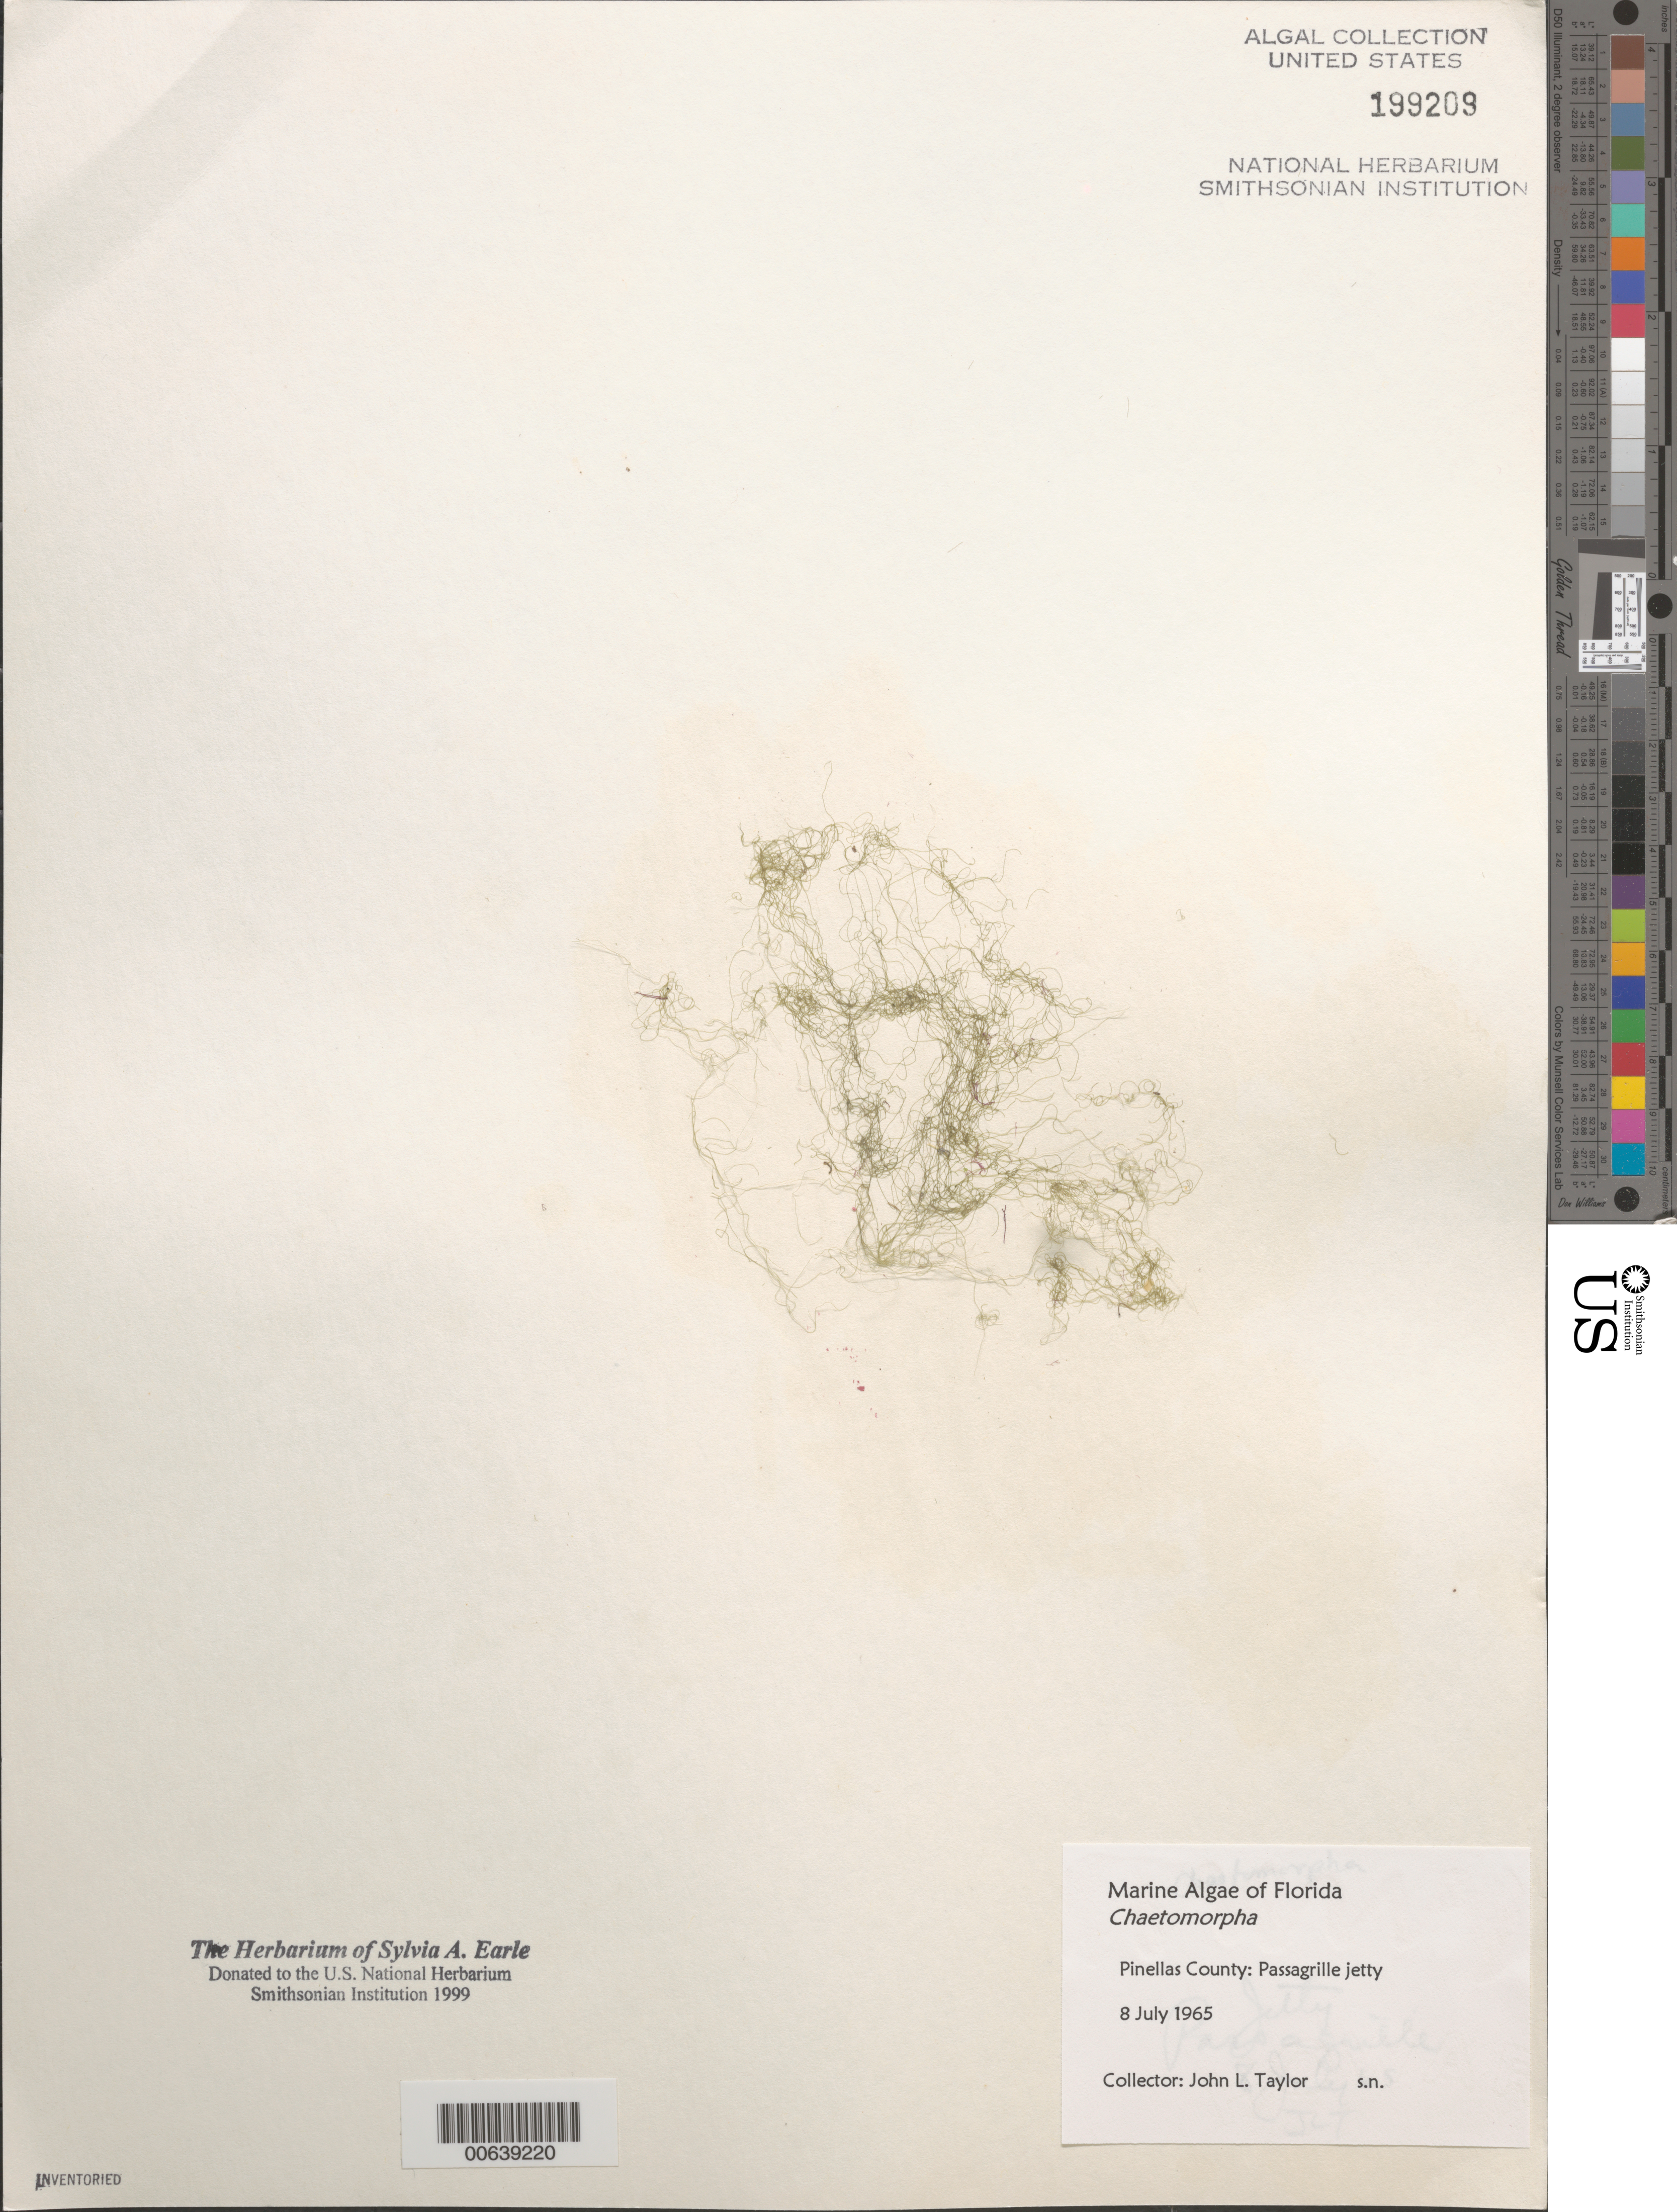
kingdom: Plantae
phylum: Chlorophyta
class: Ulvophyceae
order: Cladophorales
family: Cladophoraceae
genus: Chaetomorpha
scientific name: Chaetomorpha sp.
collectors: J. L. Taylor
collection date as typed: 08 Jul 1965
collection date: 1965-07-08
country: United States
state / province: Florida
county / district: Pinellas County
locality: Pass-a-Grille jetty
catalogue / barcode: US 199209